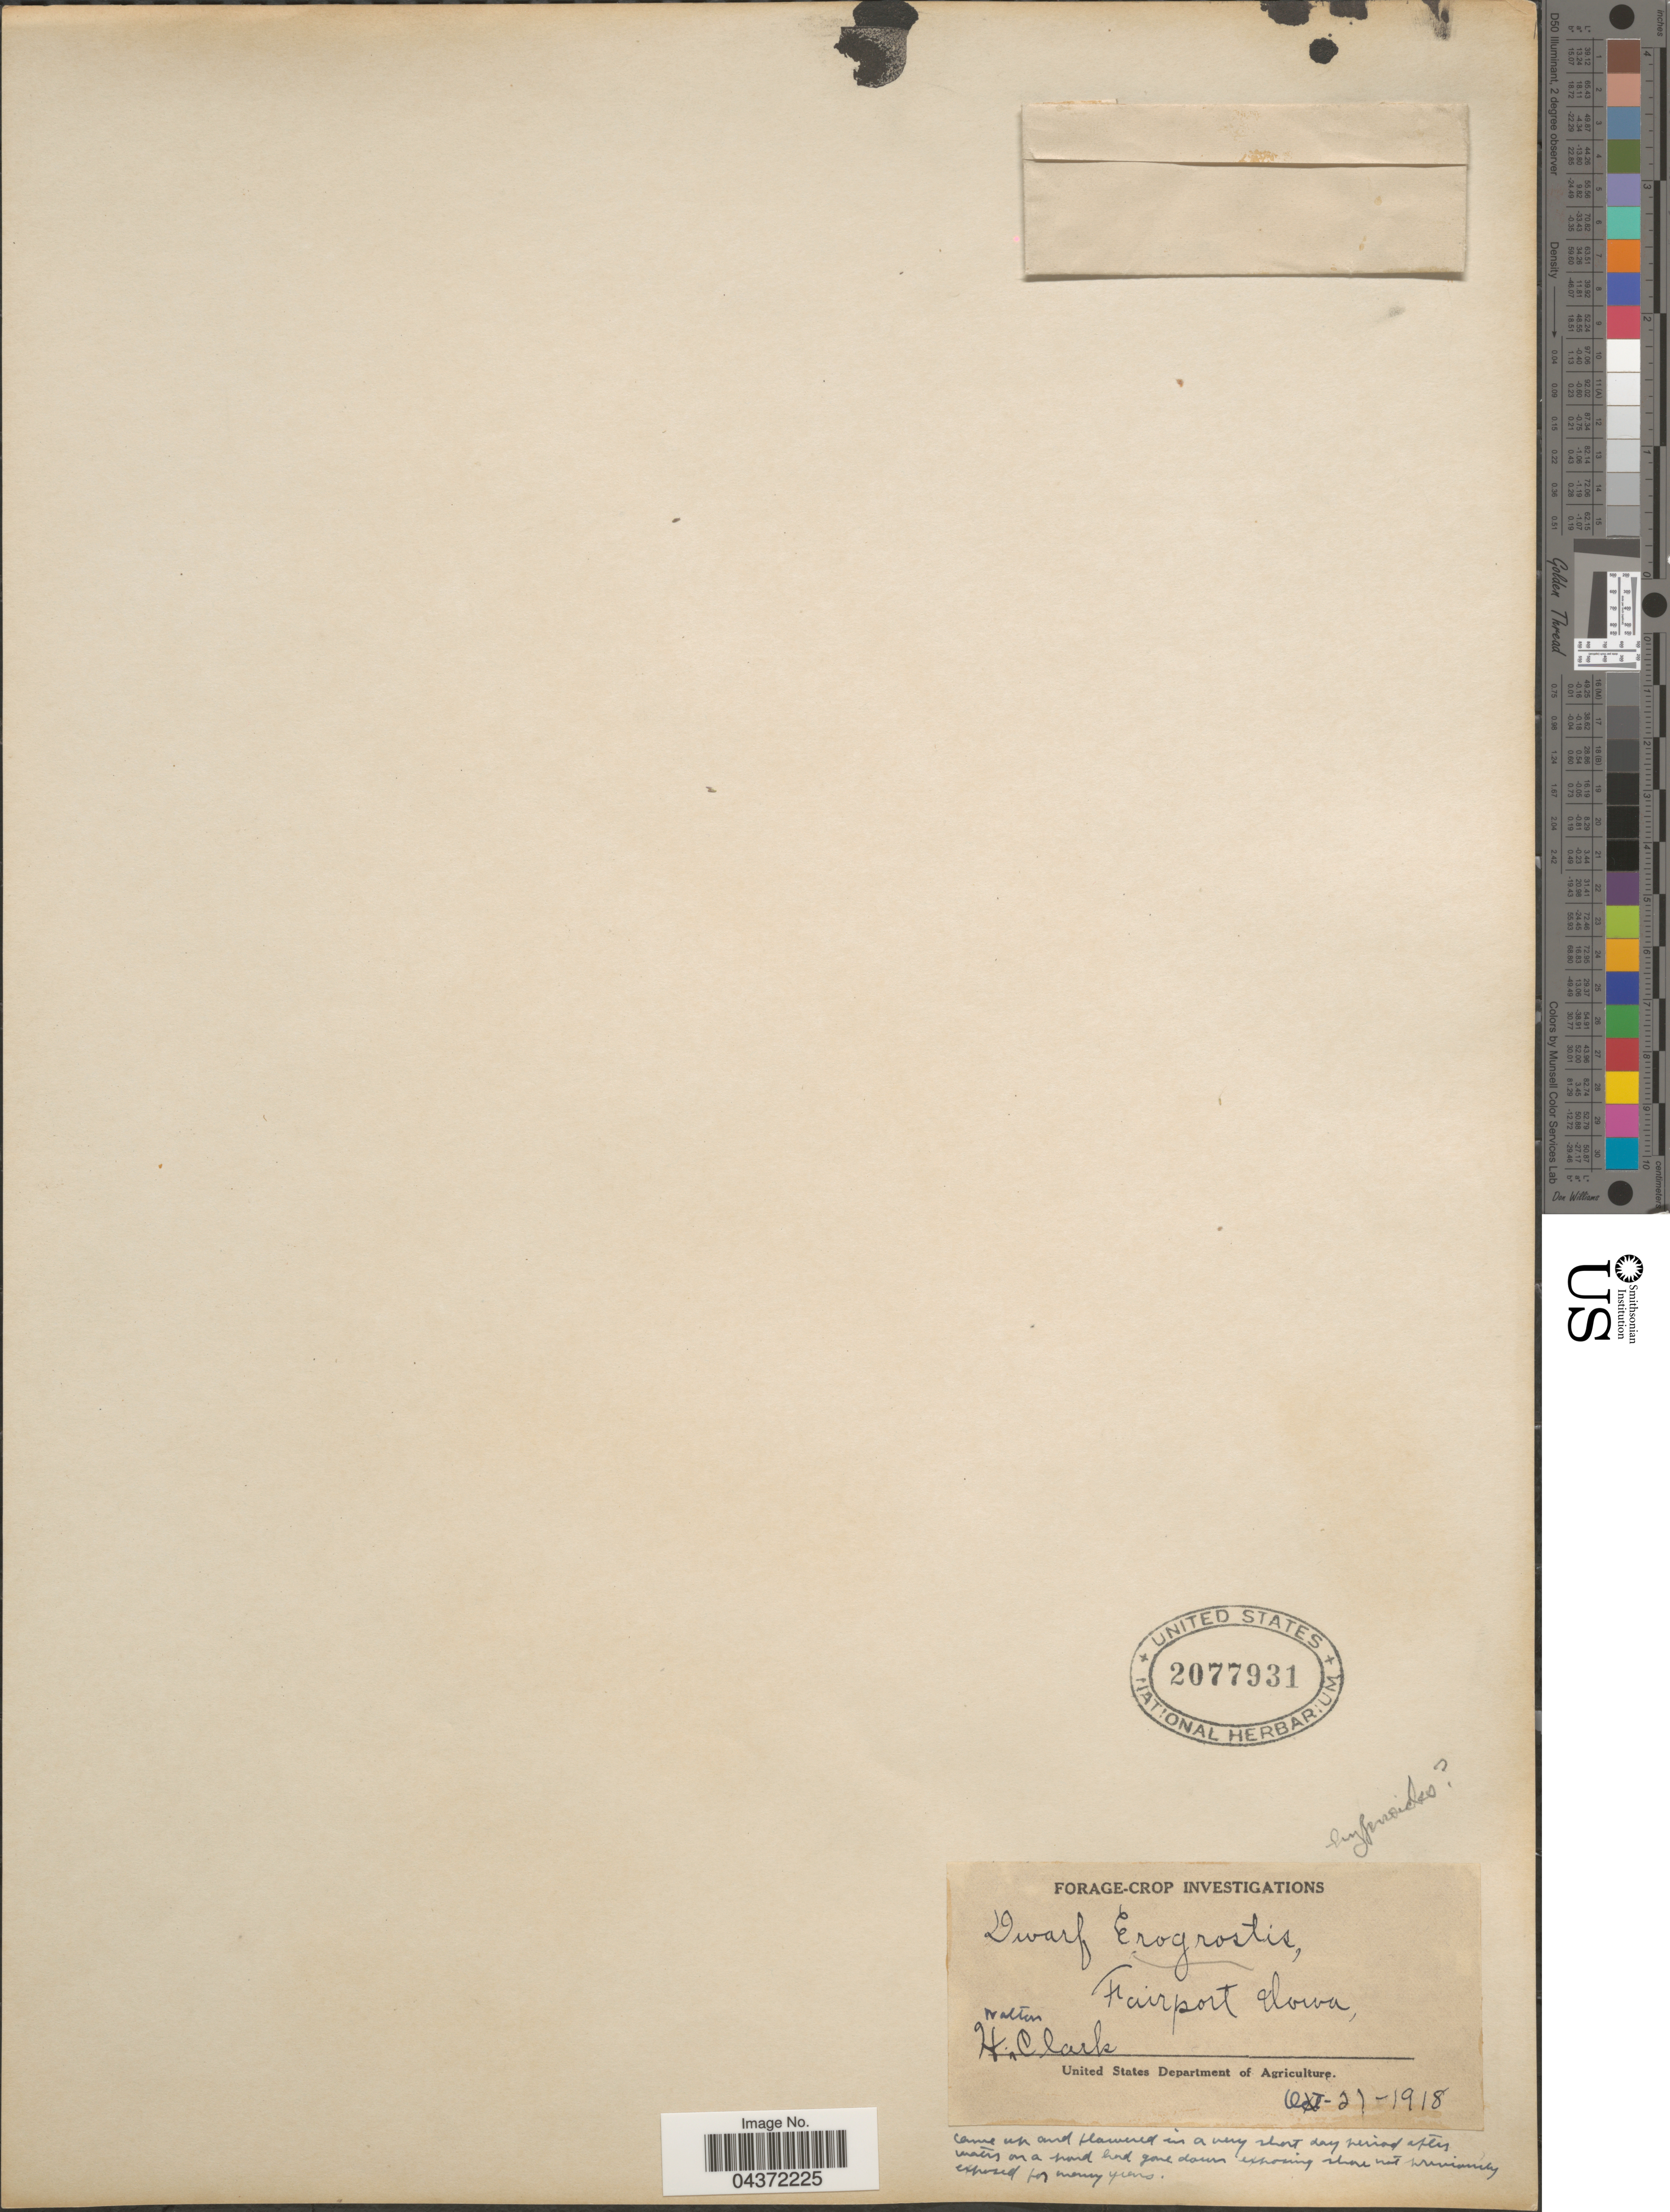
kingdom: Plantae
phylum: Tracheophyta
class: Liliopsida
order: Poales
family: Poaceae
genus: Eragrostis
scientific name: Eragrostis sp.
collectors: H. Clark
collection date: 1918-10-27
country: United States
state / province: Iowa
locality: Fairport.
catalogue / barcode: US 2077931